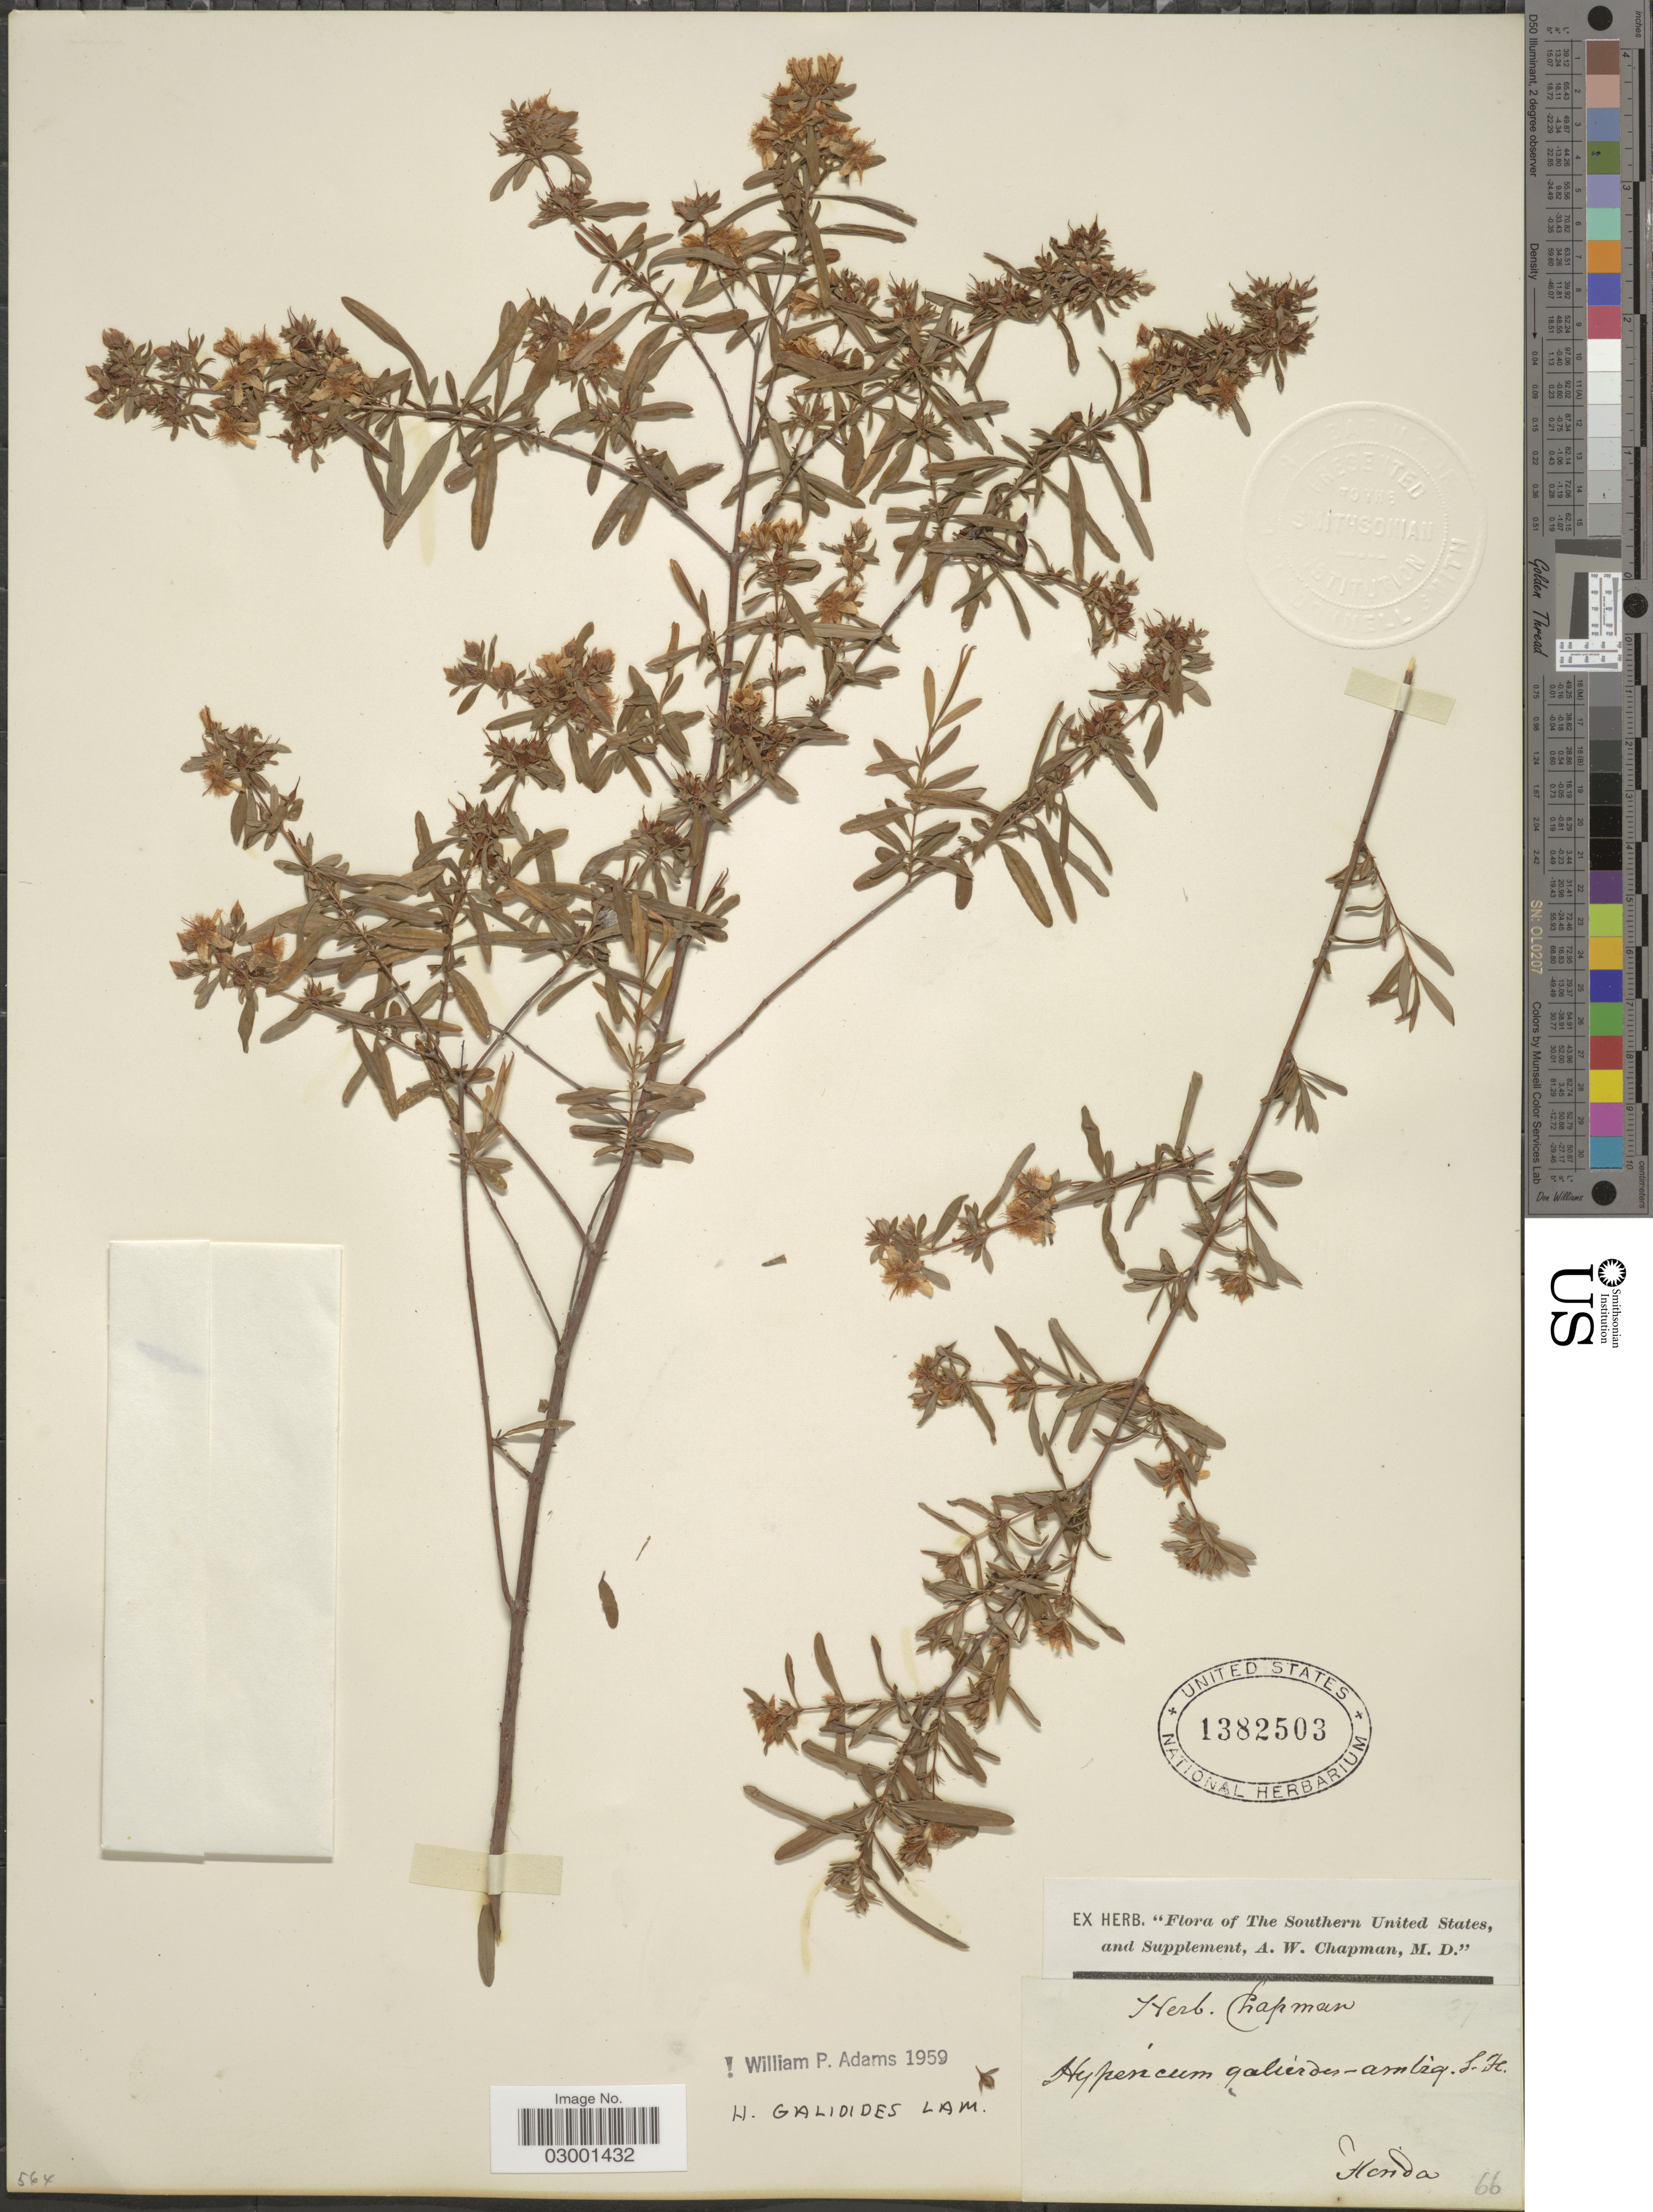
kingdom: Plantae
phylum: Tracheophyta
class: Magnoliopsida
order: Malpighiales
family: Hypericaceae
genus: Hypericum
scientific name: Hypericum galioides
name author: Lam.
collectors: ex herb. Chapman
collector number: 66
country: United States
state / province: Florida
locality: Southern United States, and supplement.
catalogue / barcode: US 1382503